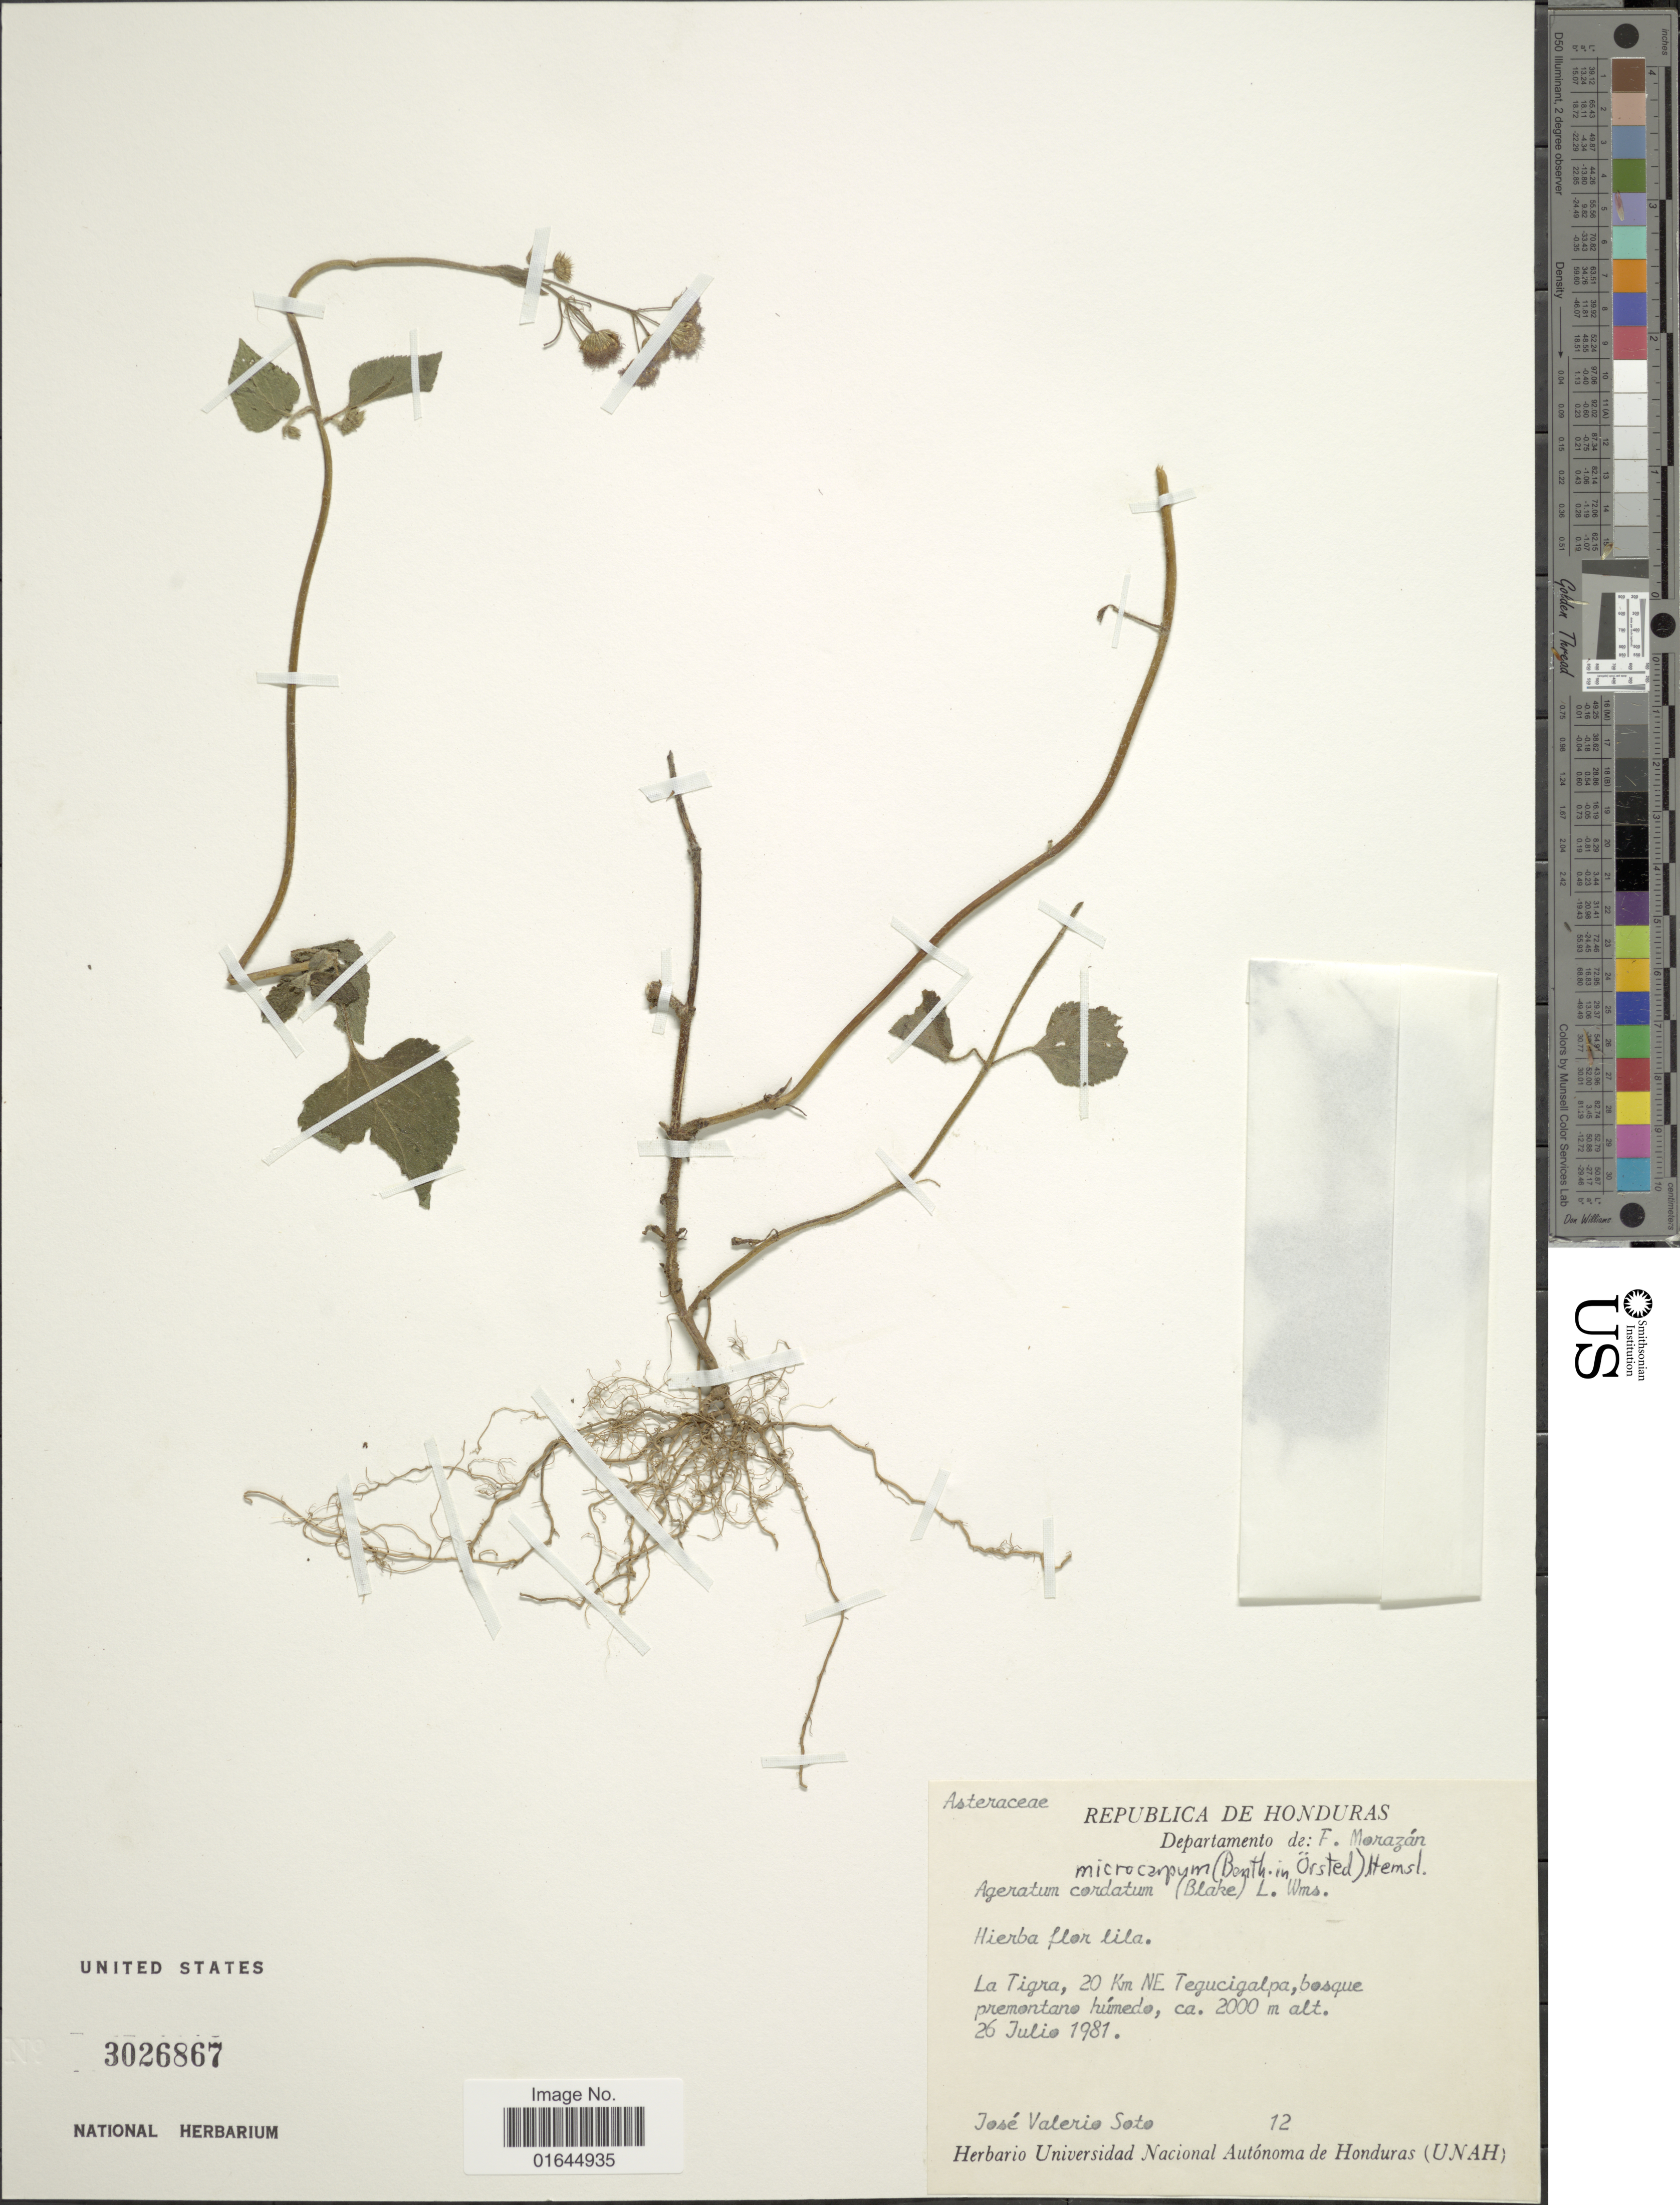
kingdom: Plantae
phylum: Tracheophyta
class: Magnoliopsida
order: Asterales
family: Asteraceae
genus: Ageratum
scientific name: Ageratum microcarpum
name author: (Benth. ex Oerst.) Hemsl.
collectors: J. Soto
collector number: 12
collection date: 1981-07-26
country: Honduras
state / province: Fco. Morazán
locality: Departamento de: F. Morazán, La Tigra, 20 Km NE Tegucigalpa.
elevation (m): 2000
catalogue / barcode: US 3026867